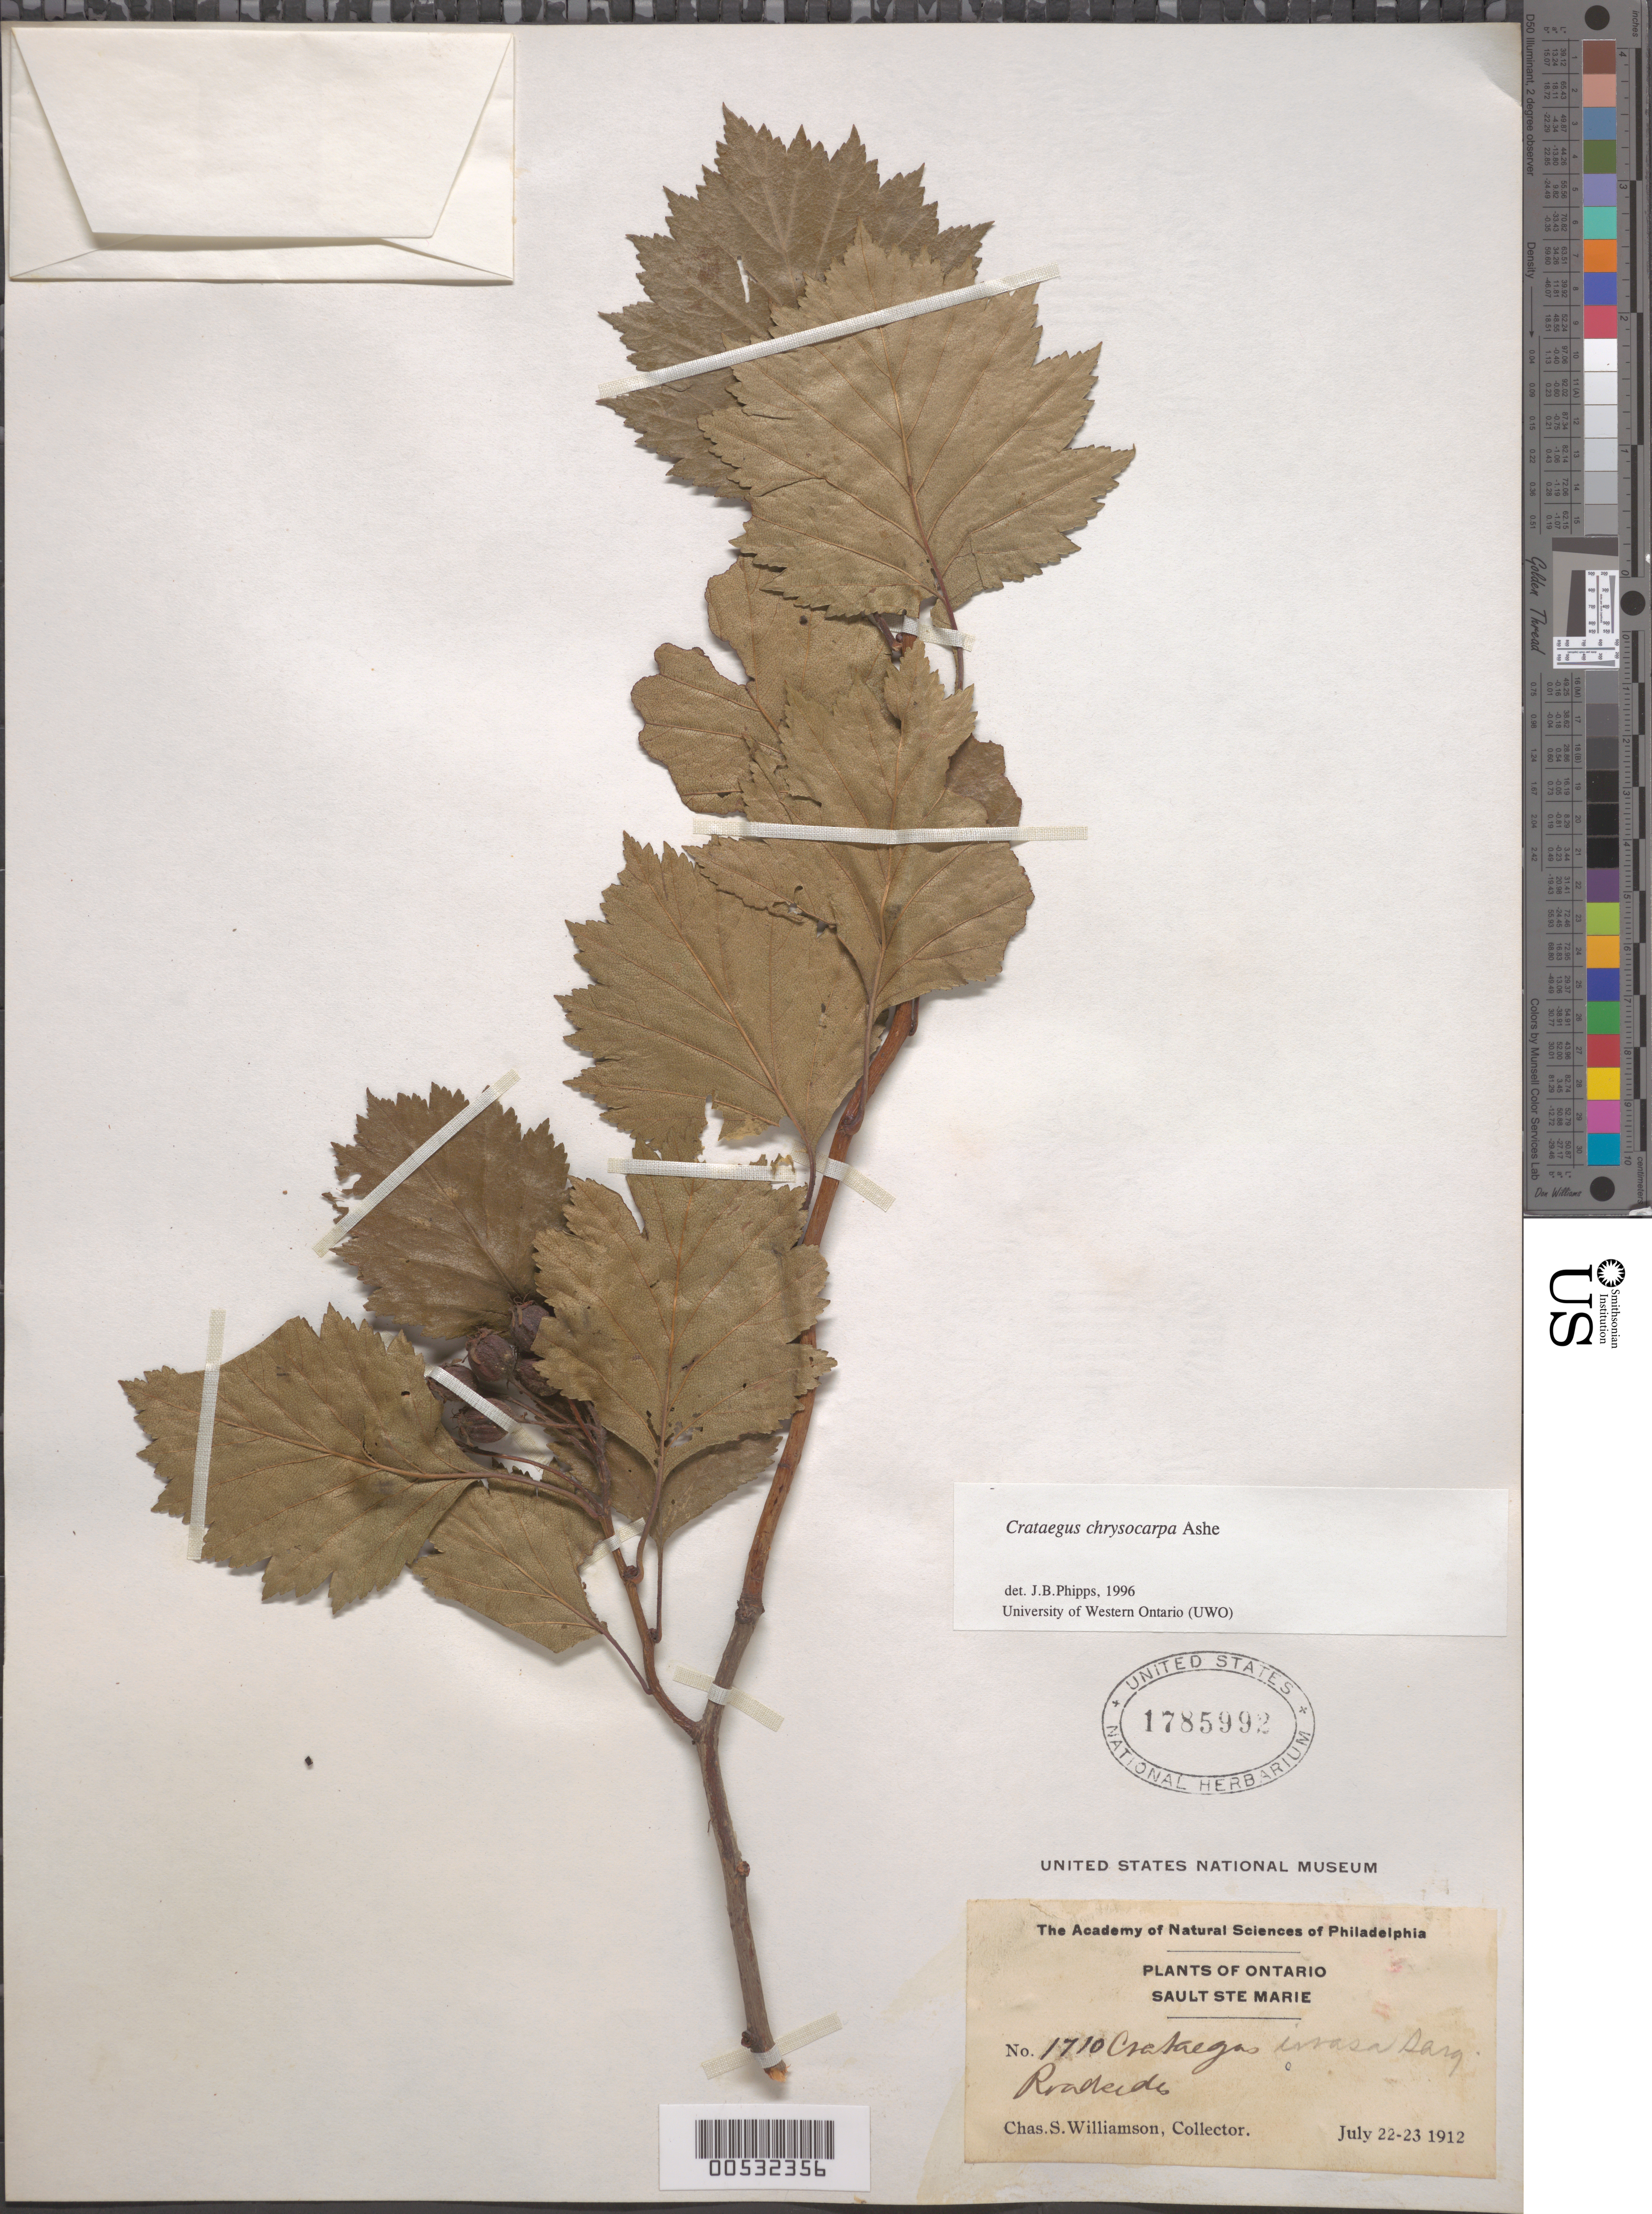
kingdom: Plantae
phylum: Tracheophyta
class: Magnoliopsida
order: Rosales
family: Rosaceae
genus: Crataegus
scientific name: Crataegus chrysocarpa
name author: Ashe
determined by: Phipps, James B., (UWO), University of Western Ontario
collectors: C. Williamson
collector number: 1710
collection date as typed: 22 Jul 1912 to 23 Jul 1912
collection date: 1912-07-22/1912-07-23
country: Canada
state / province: Ontario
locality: Sault Ste Marie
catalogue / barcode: US 1785992